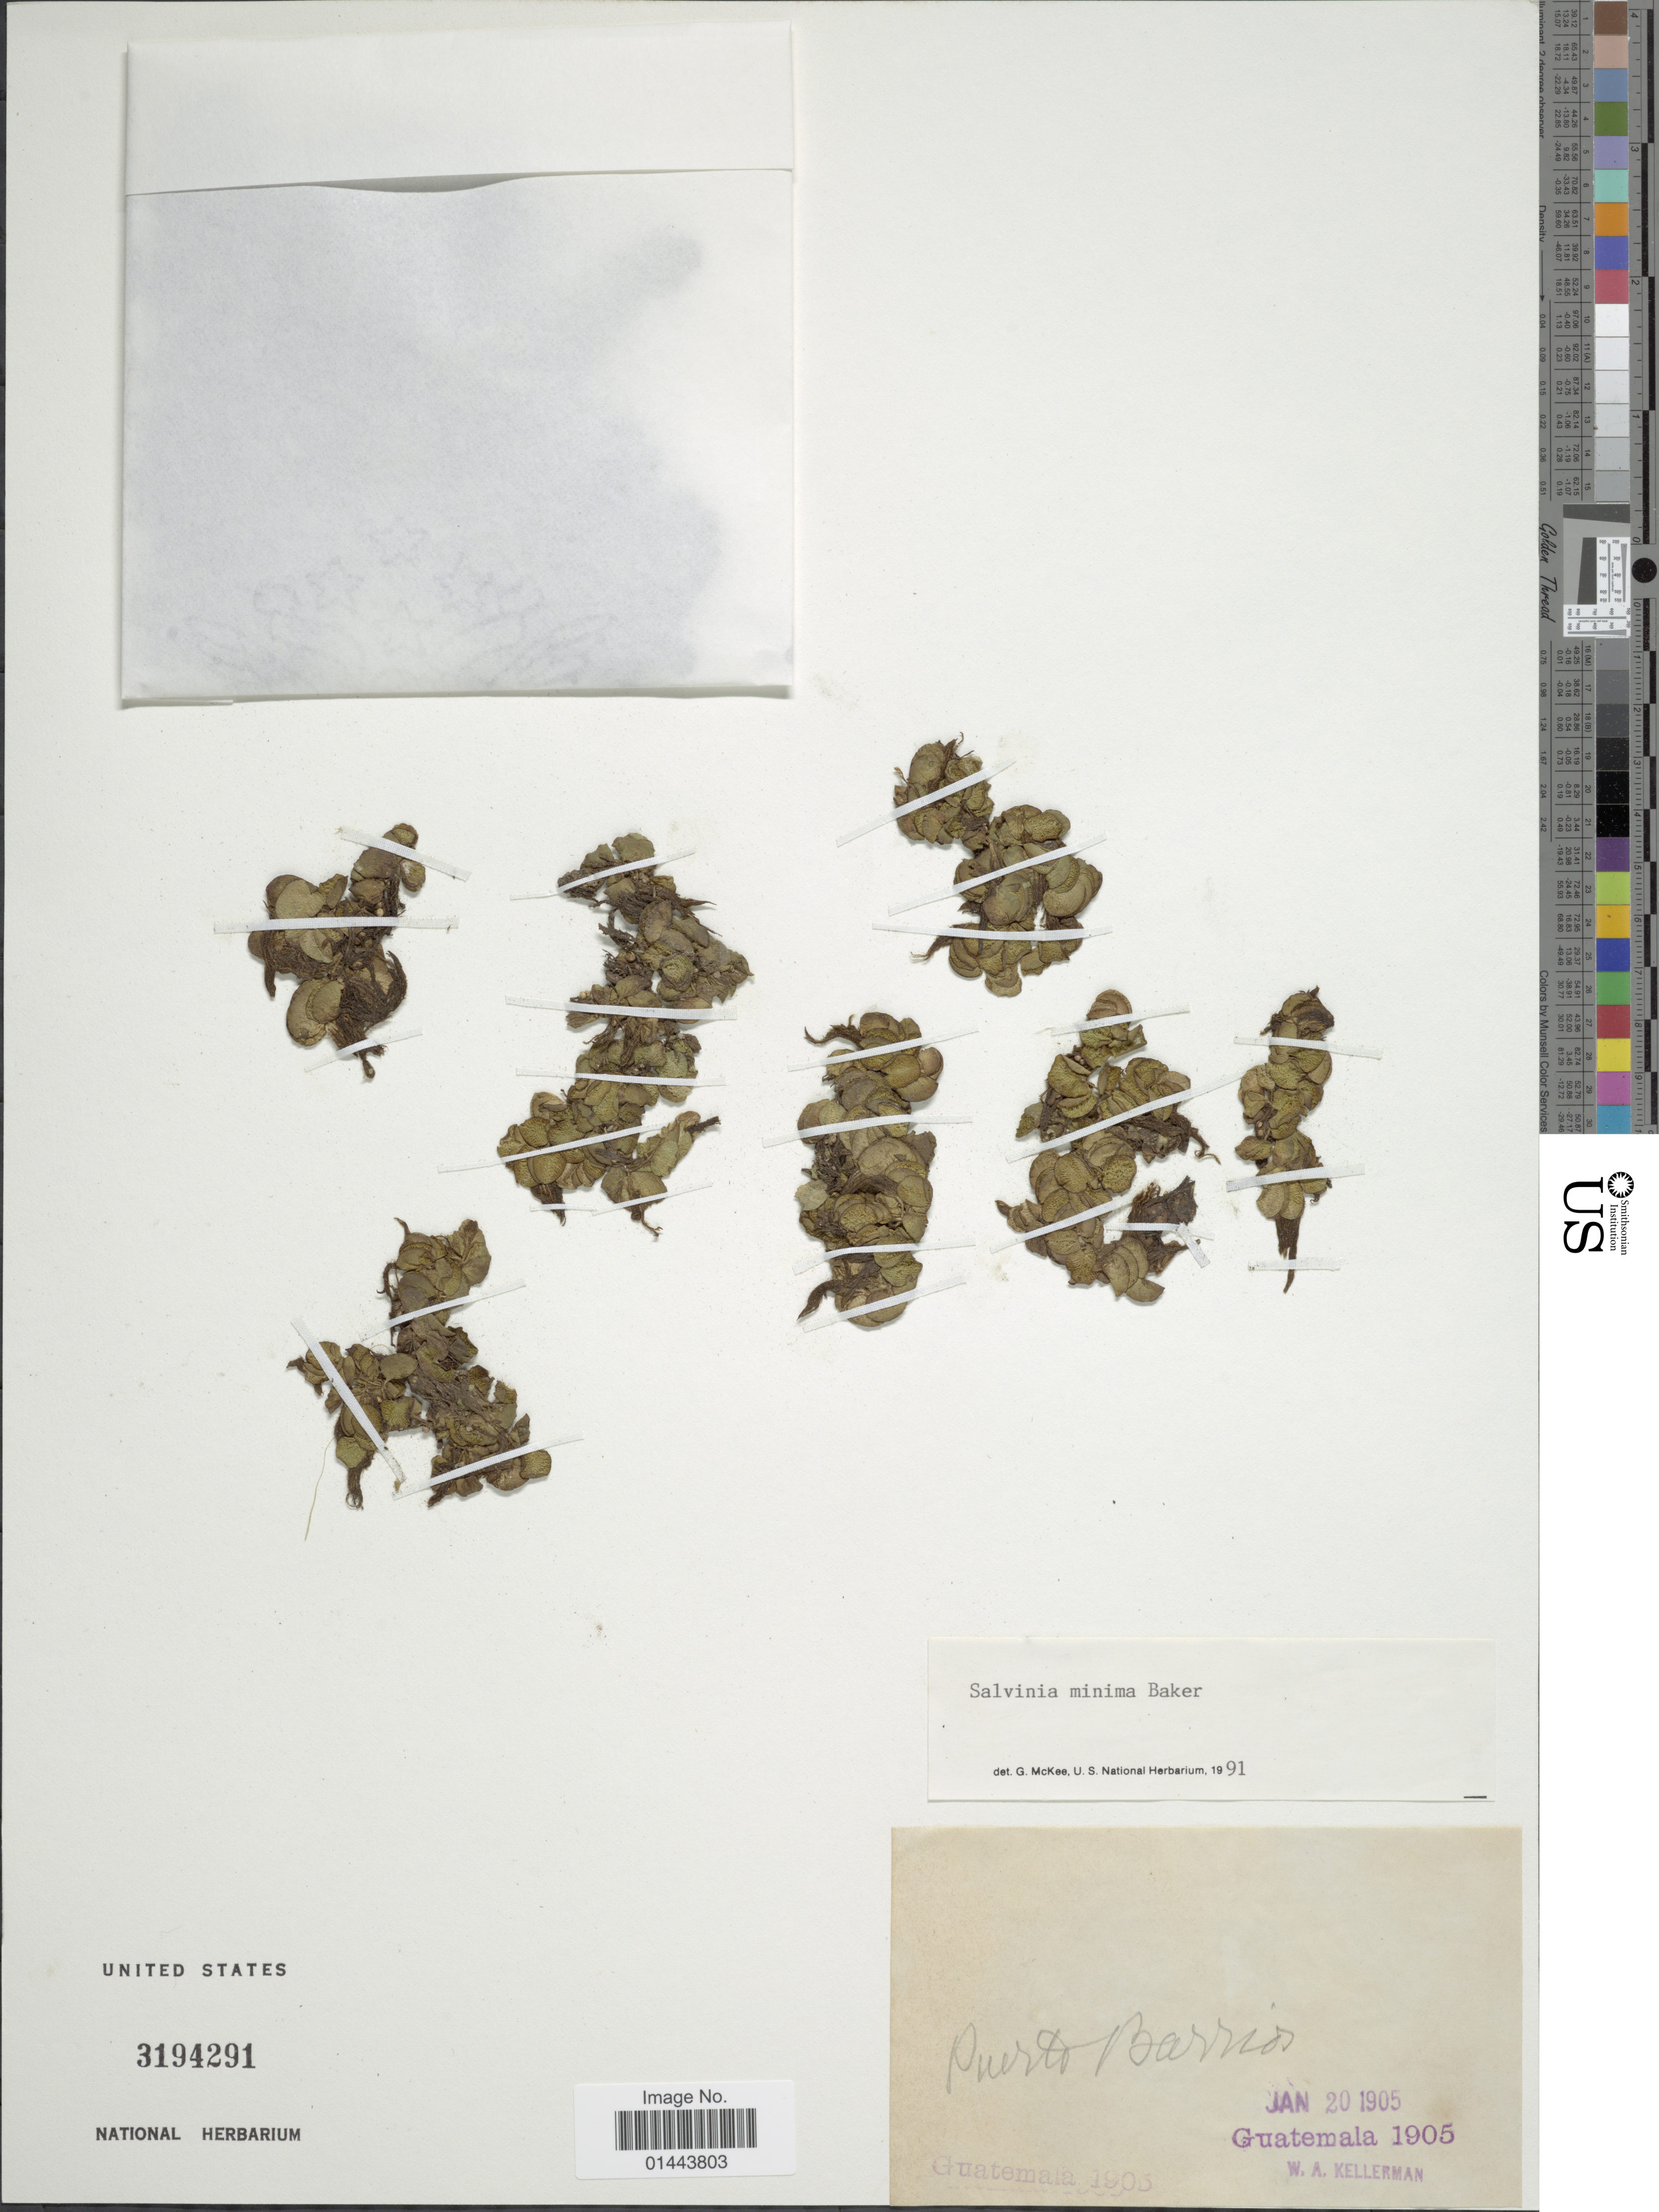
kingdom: Plantae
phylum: Tracheophyta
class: Polypodiopsida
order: Salviniales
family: Salviniaceae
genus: Salvinia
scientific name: Salvinia minima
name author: Baker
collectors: W. Kellerman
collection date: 1905-01-20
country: Guatemala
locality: Puerto Barrios [unsure placement]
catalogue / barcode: US 3194291